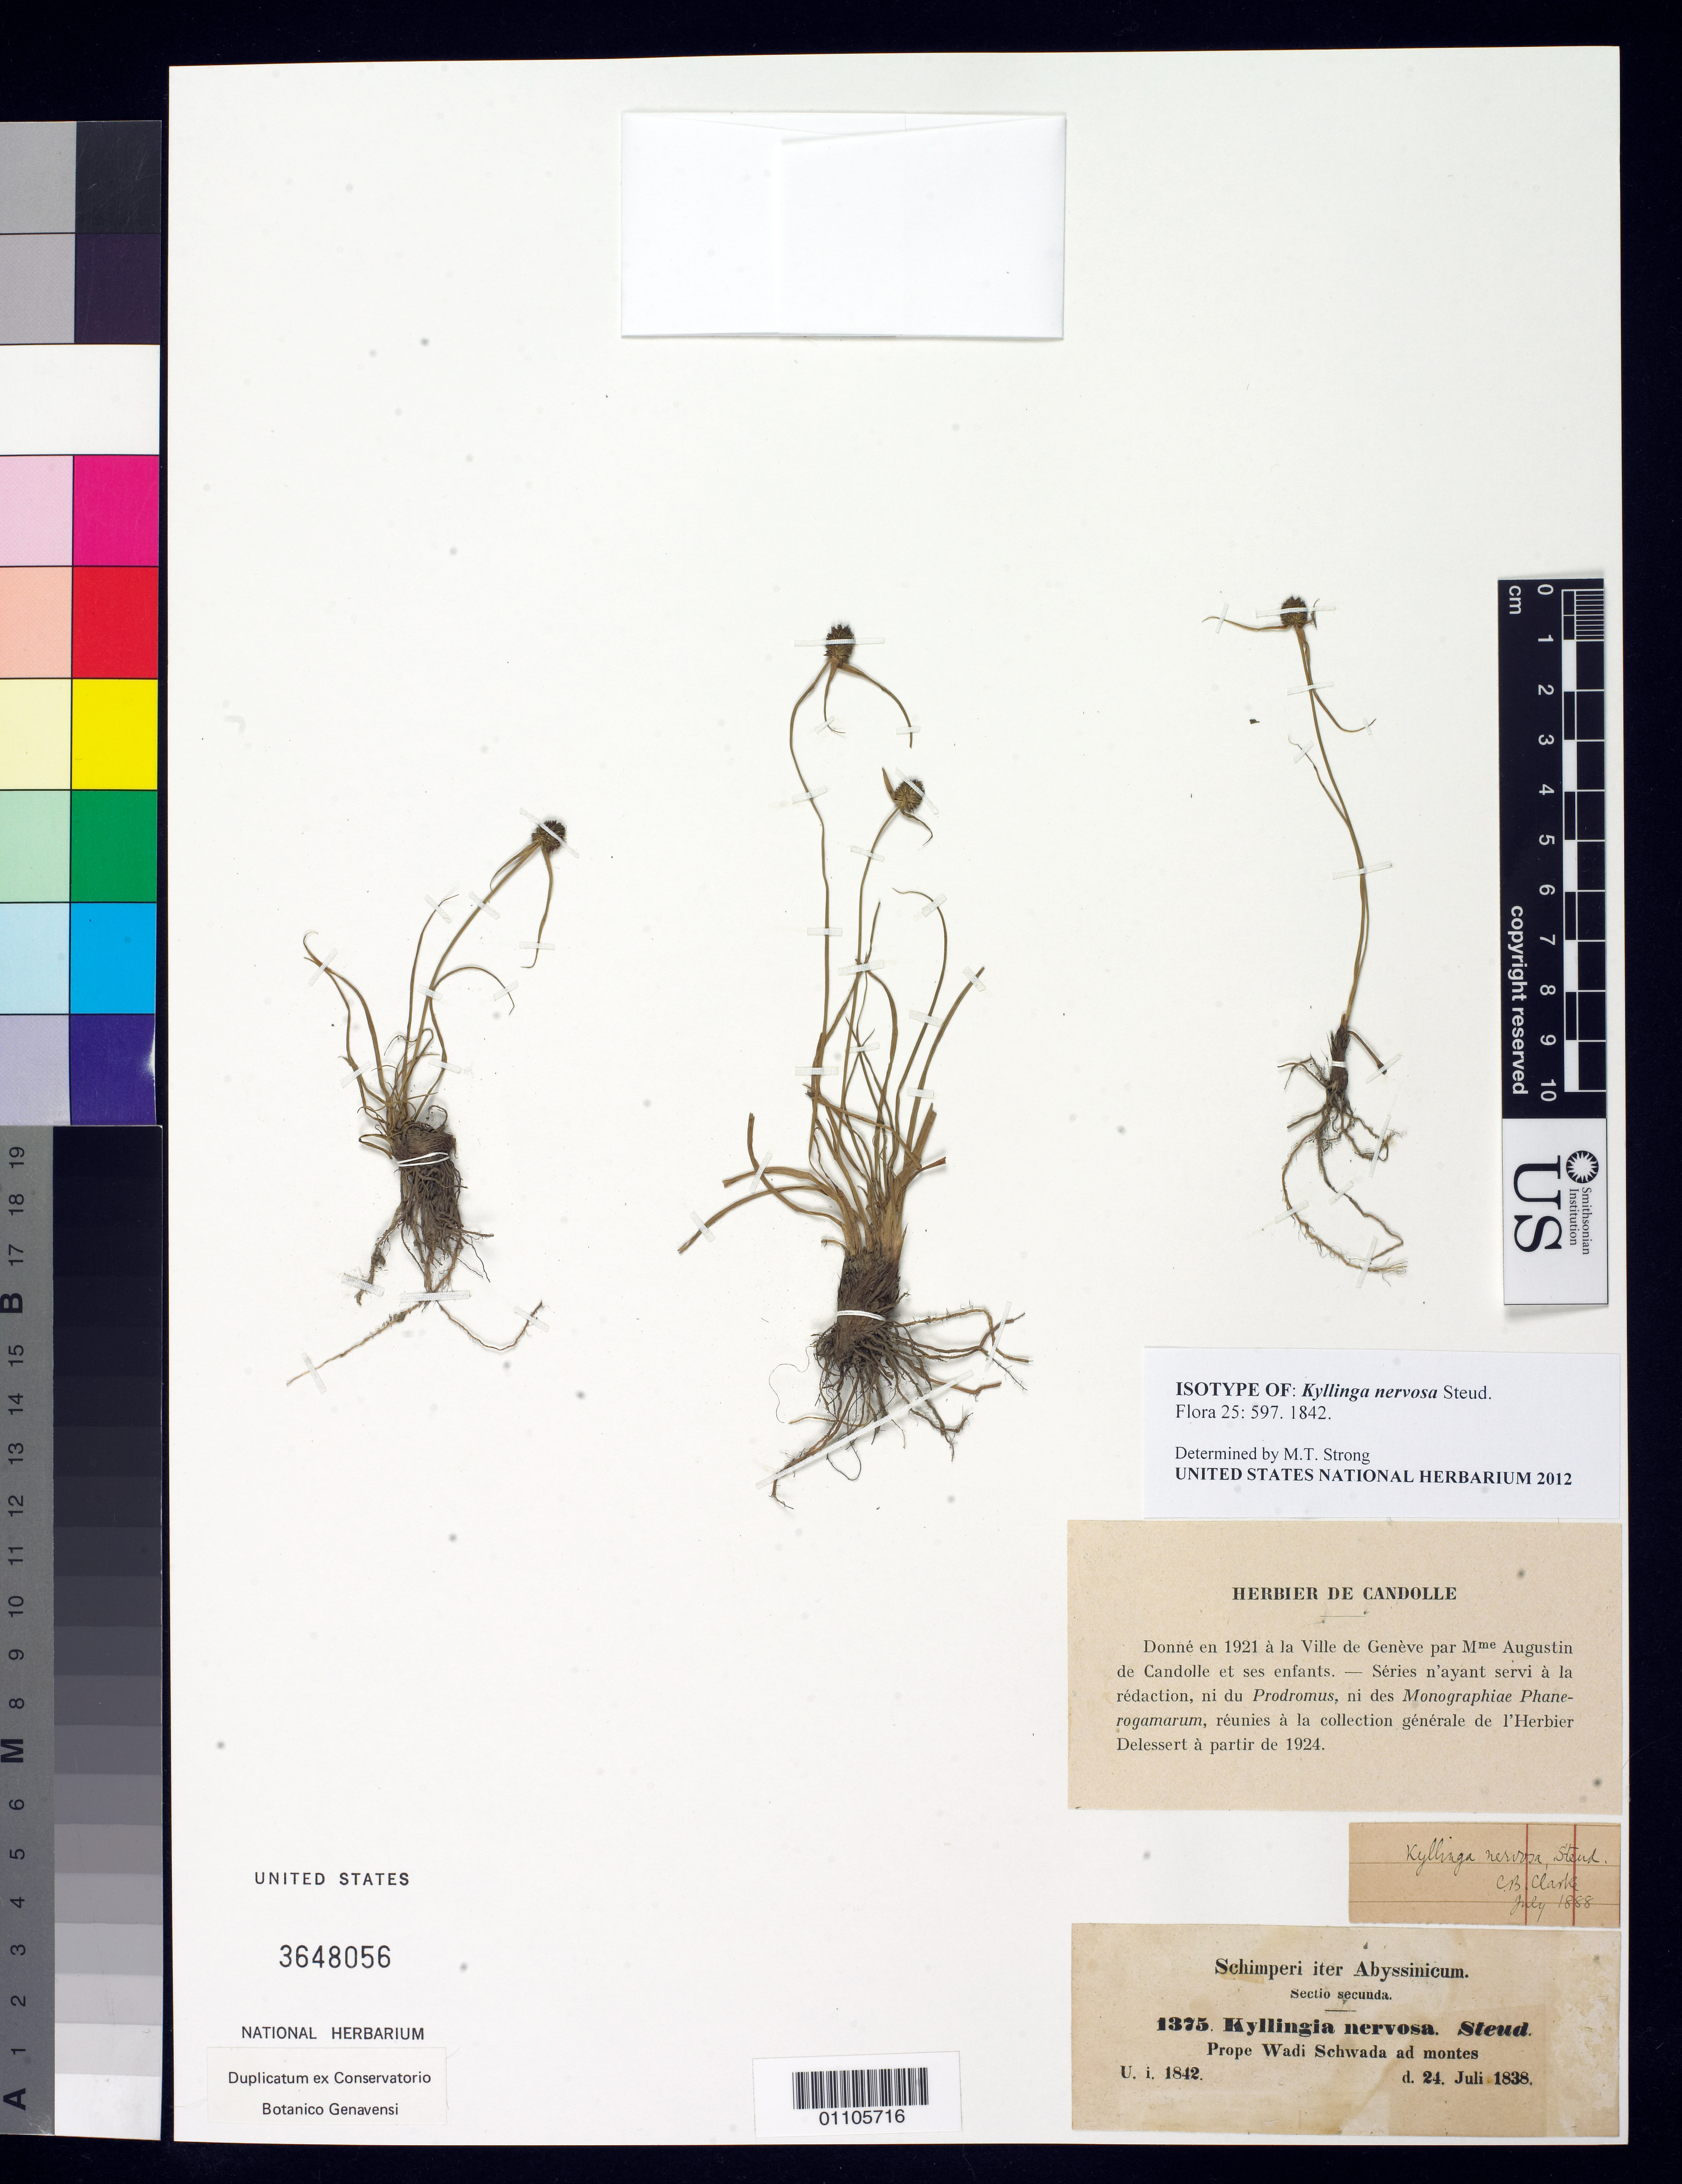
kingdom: Plantae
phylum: Tracheophyta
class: Liliopsida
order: Poales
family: Cyperaceae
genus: Kyllinga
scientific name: Kyllinga nervosa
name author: Steud.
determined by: Strong, M. T., (US), Smithsonian Institution - National Museum of Natural History (UNITED STATES)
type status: Isotype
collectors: G. W. Schimper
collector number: II 1375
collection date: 1838-07-24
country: Ethiopia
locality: "Abyssinia", prope Wadi Schwada ad montes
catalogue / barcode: US 3648056